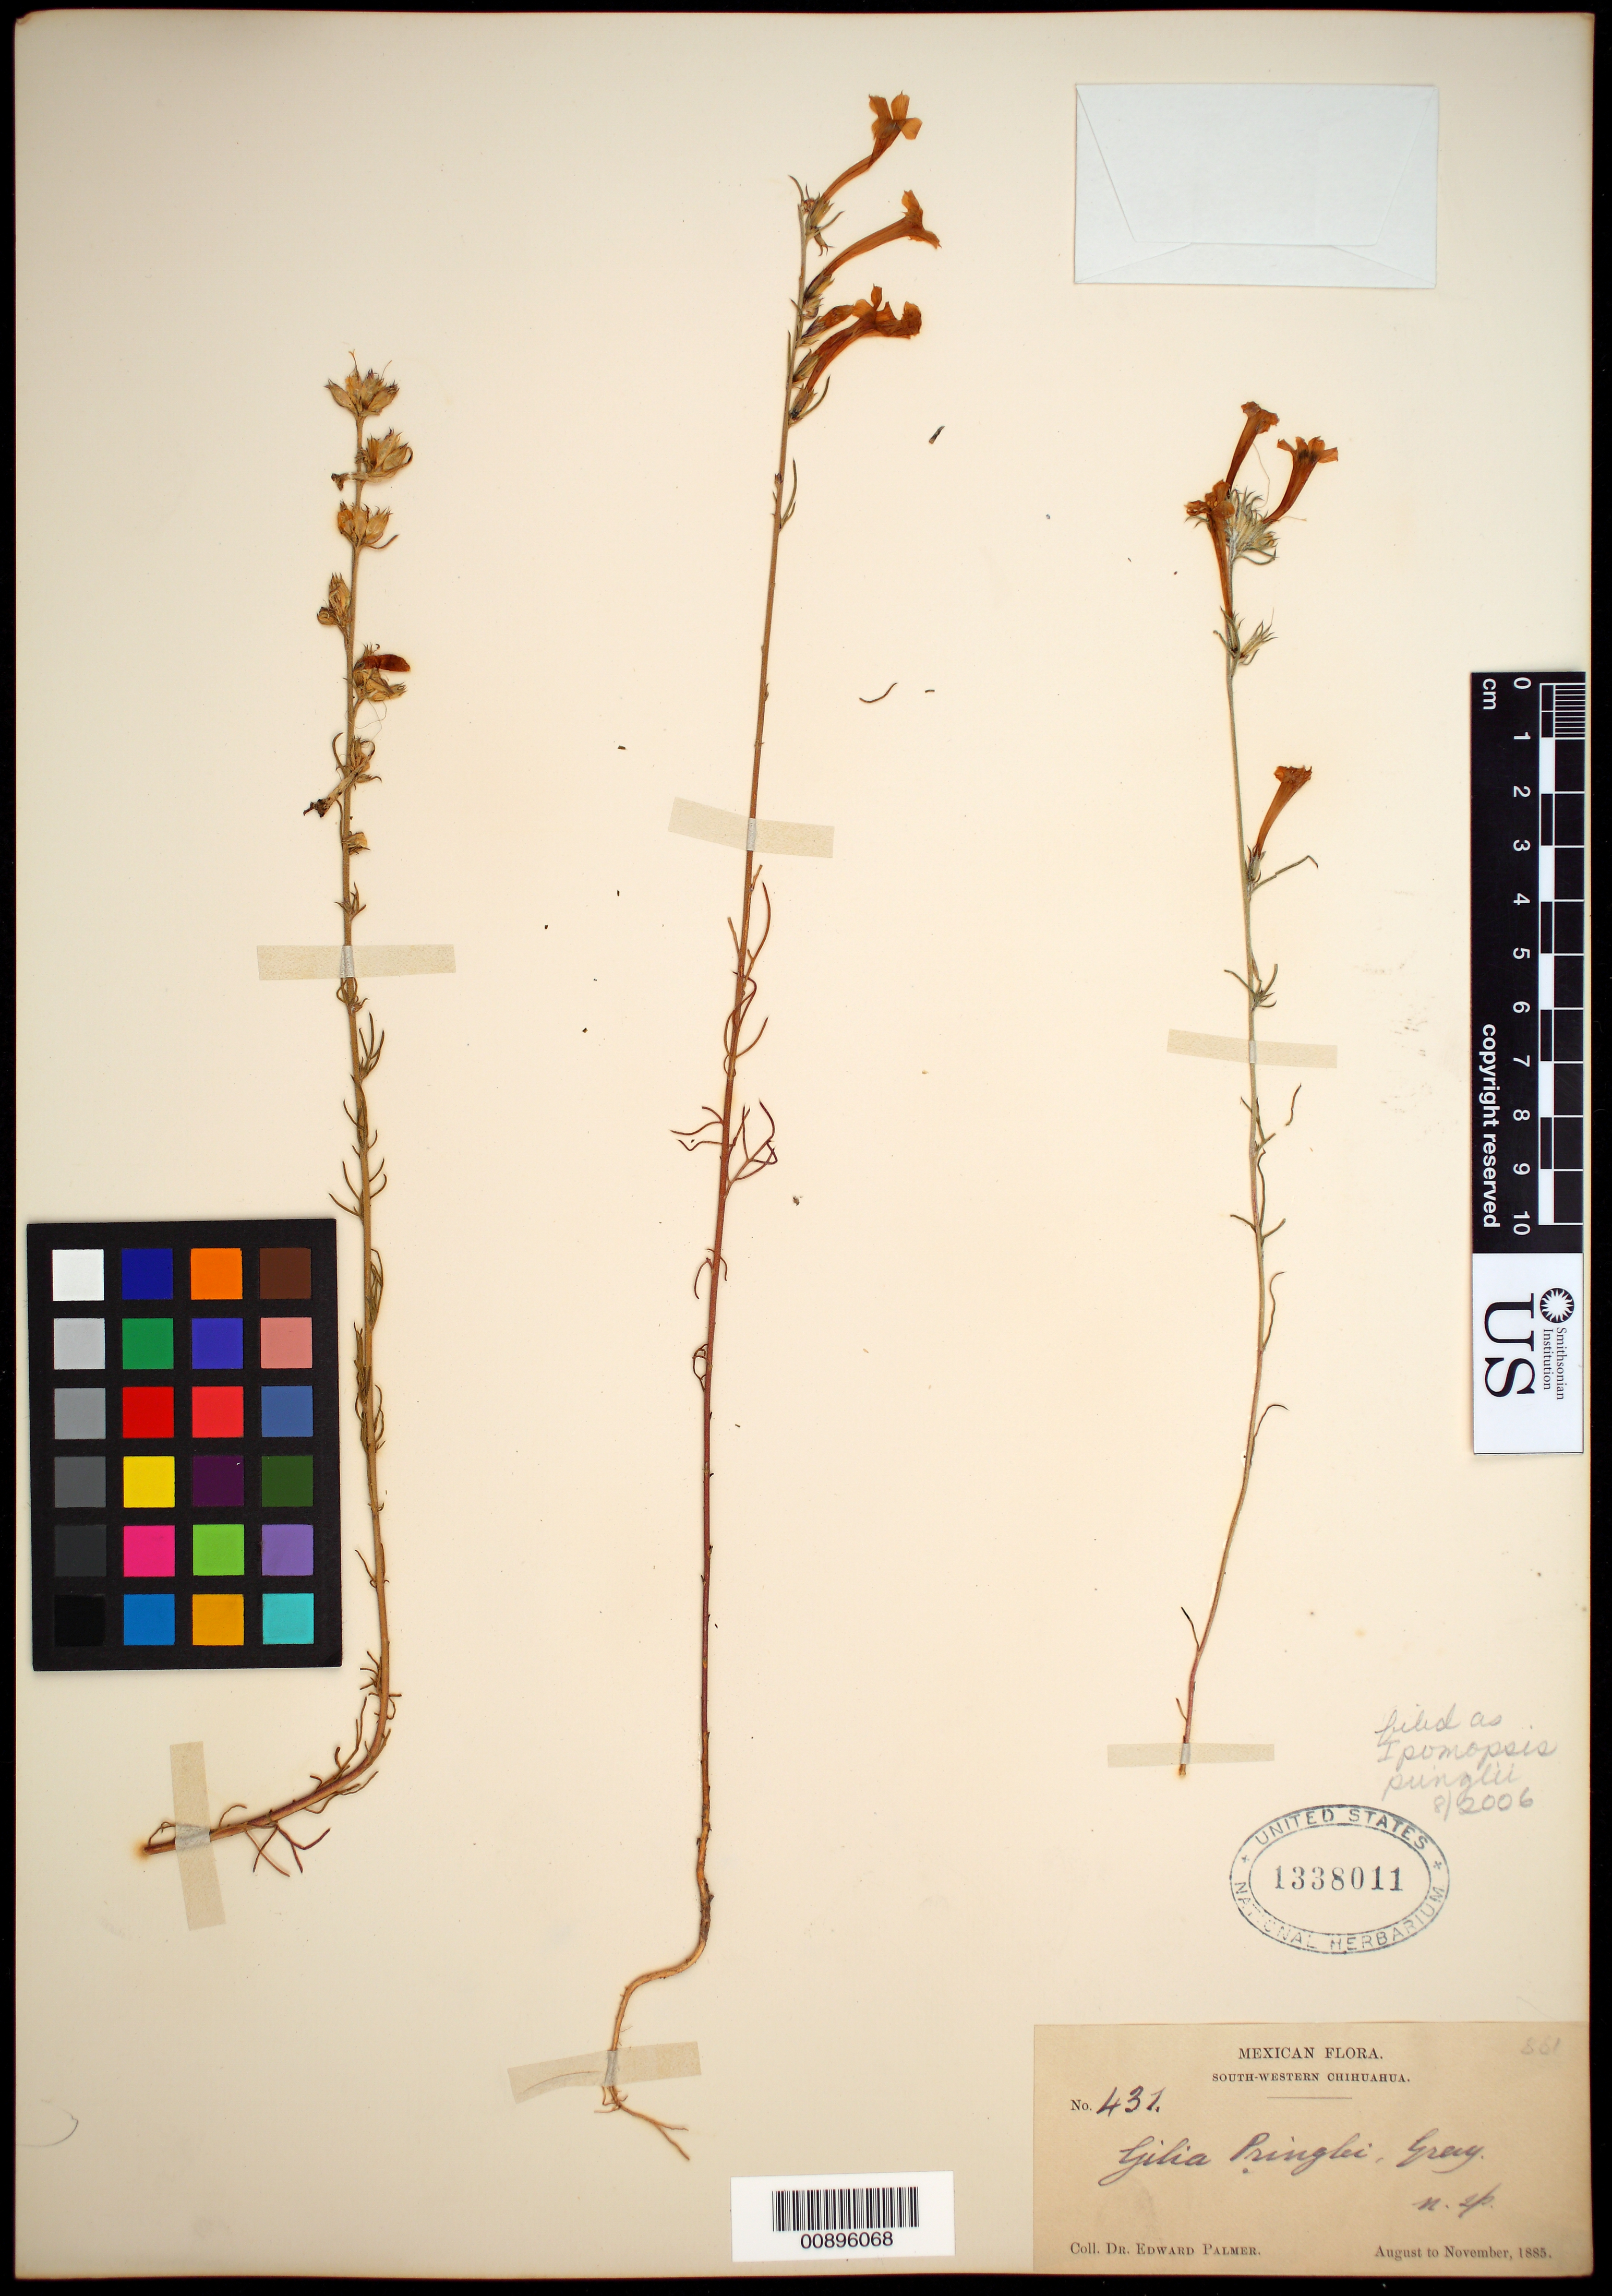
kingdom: Plantae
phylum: Tracheophyta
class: Magnoliopsida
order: Ericales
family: Polemoniaceae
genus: Ipomopsis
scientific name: Ipomopsis pringlei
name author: (A. Gray) W.C. Martin & C.R. Hutchins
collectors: E. Palmer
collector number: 431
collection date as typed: Aug 1885 to -- Nov 1885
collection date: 1885-08/1885-11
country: Mexico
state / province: Chihuahua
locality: South-Western Chihuahua.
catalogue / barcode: US 1338011